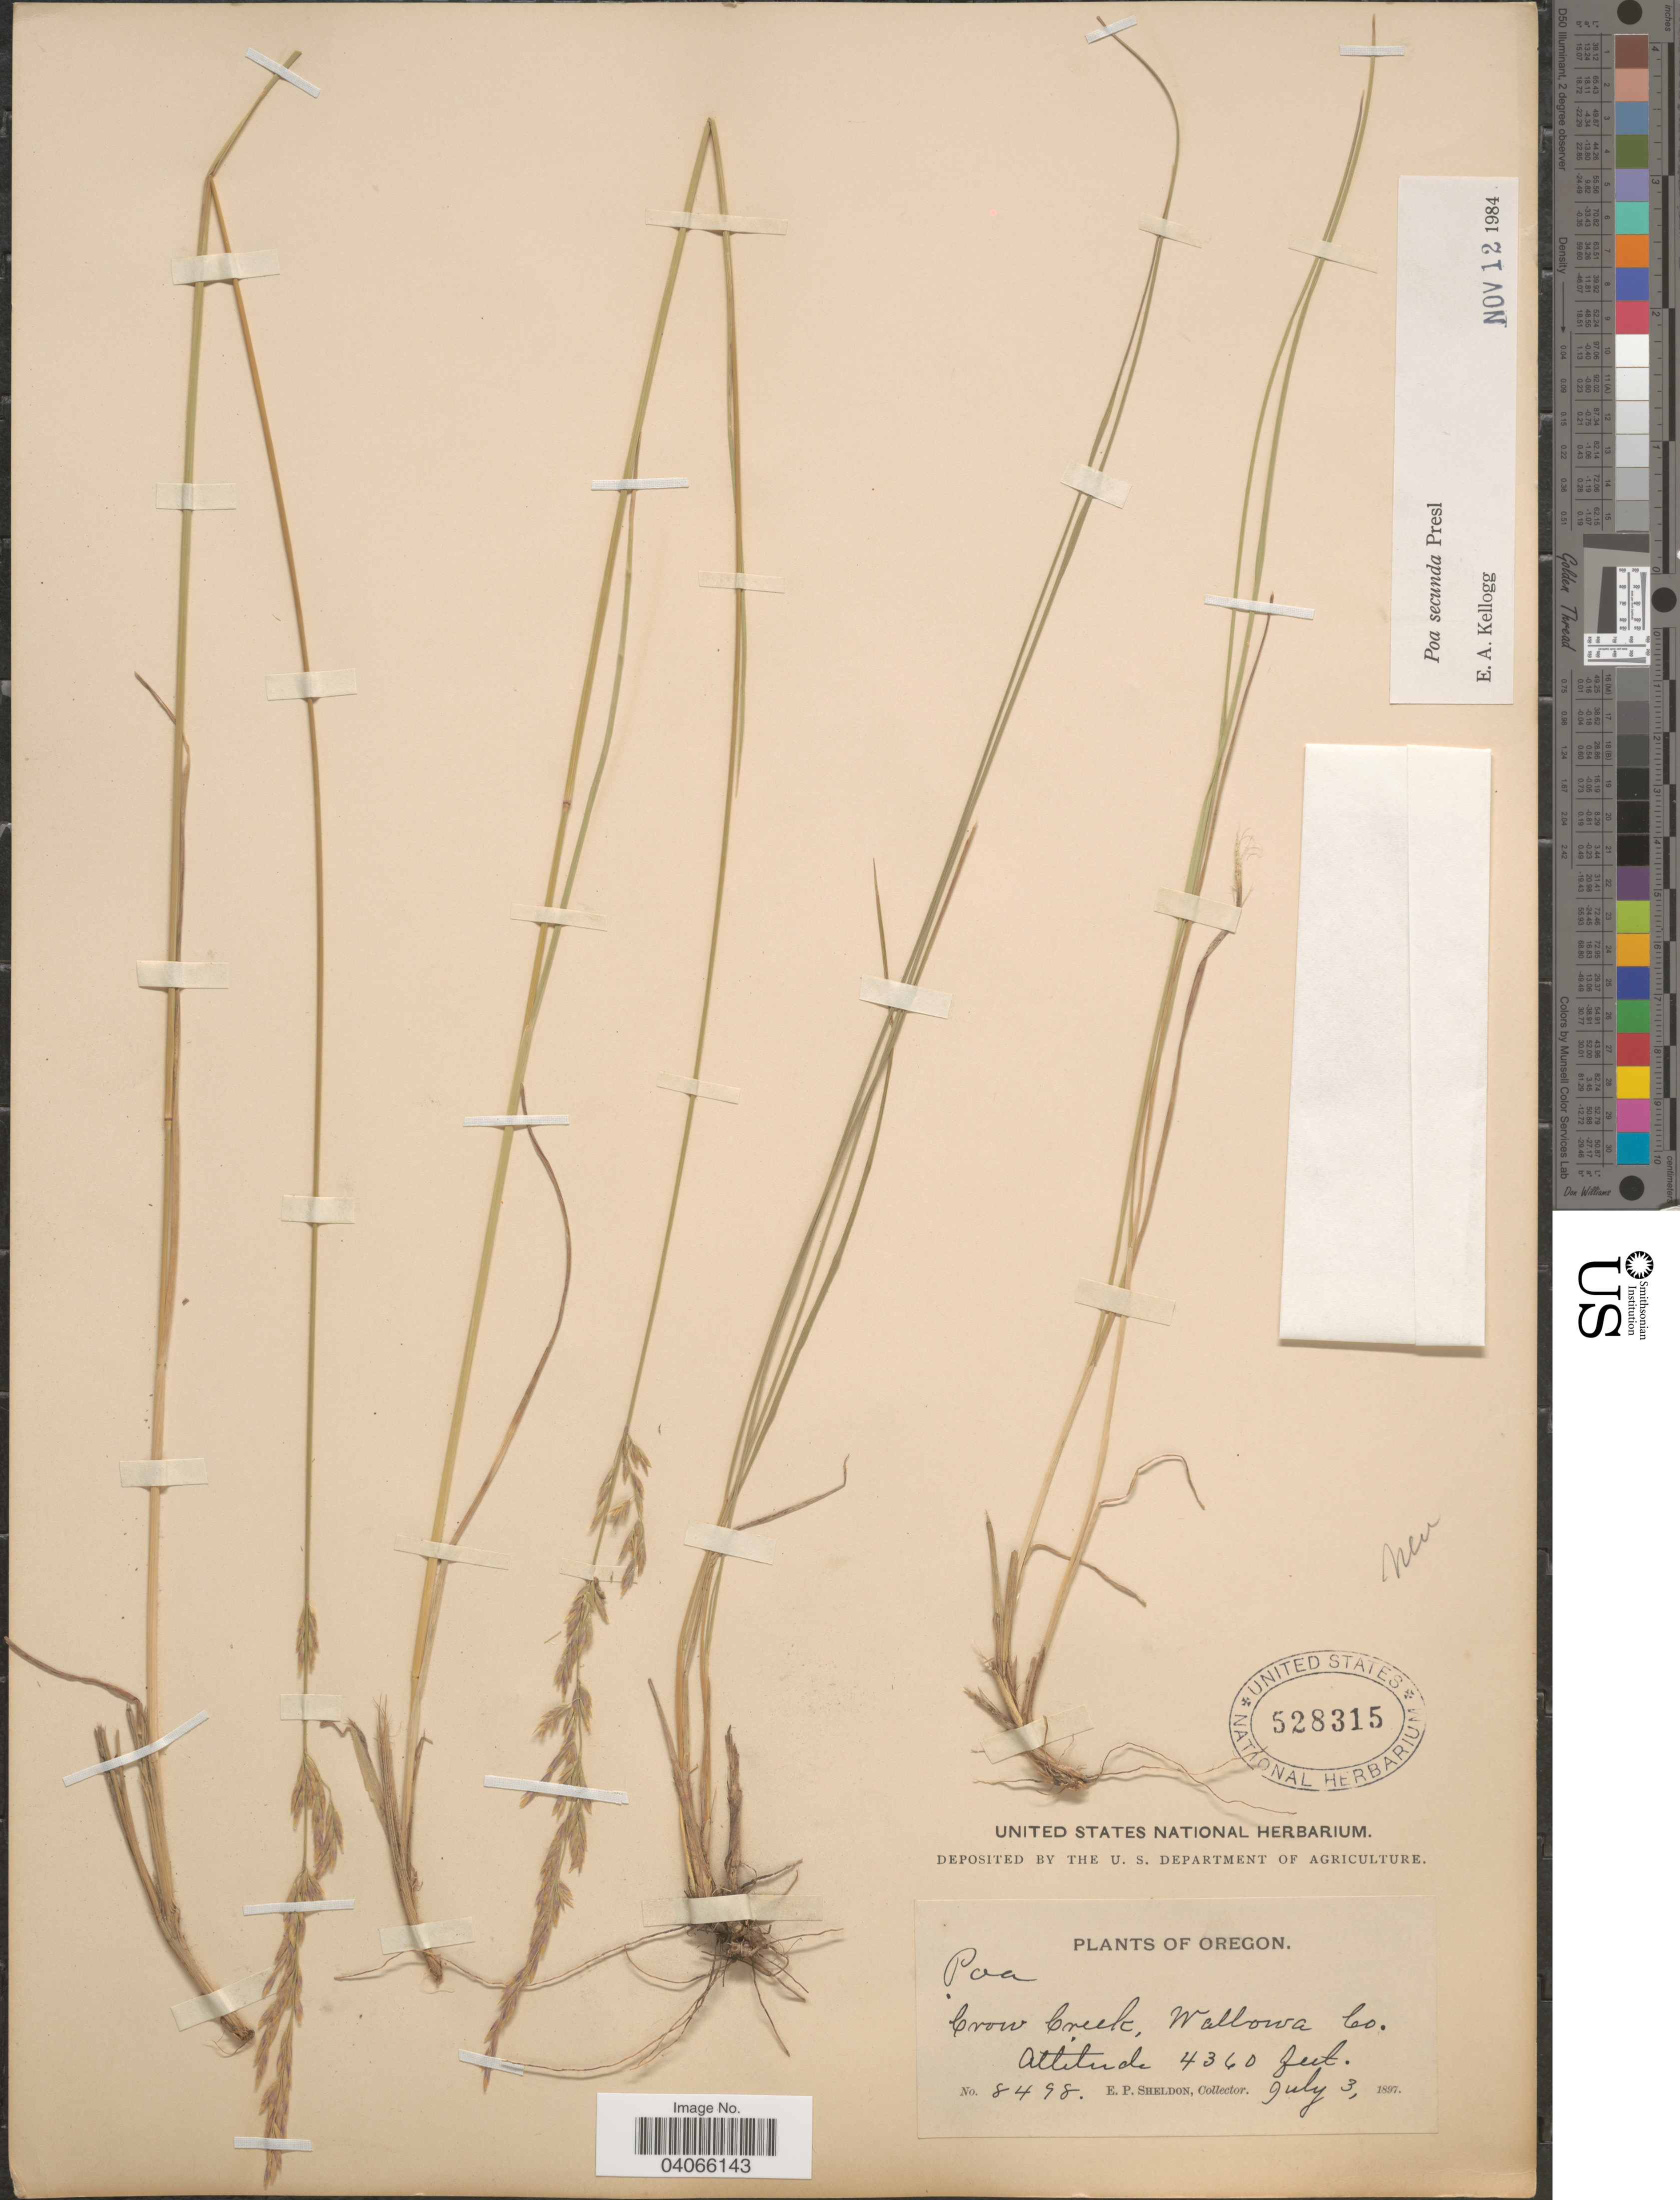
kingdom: Plantae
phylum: Tracheophyta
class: Liliopsida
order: Poales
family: Poaceae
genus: Poa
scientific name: Poa secunda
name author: J. Presl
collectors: E. P. Sheldon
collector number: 8498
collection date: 1897-07-03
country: United States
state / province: Oregon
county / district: Wallowa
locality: Crow Creek, Wallowa Co.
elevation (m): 1329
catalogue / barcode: US 528315